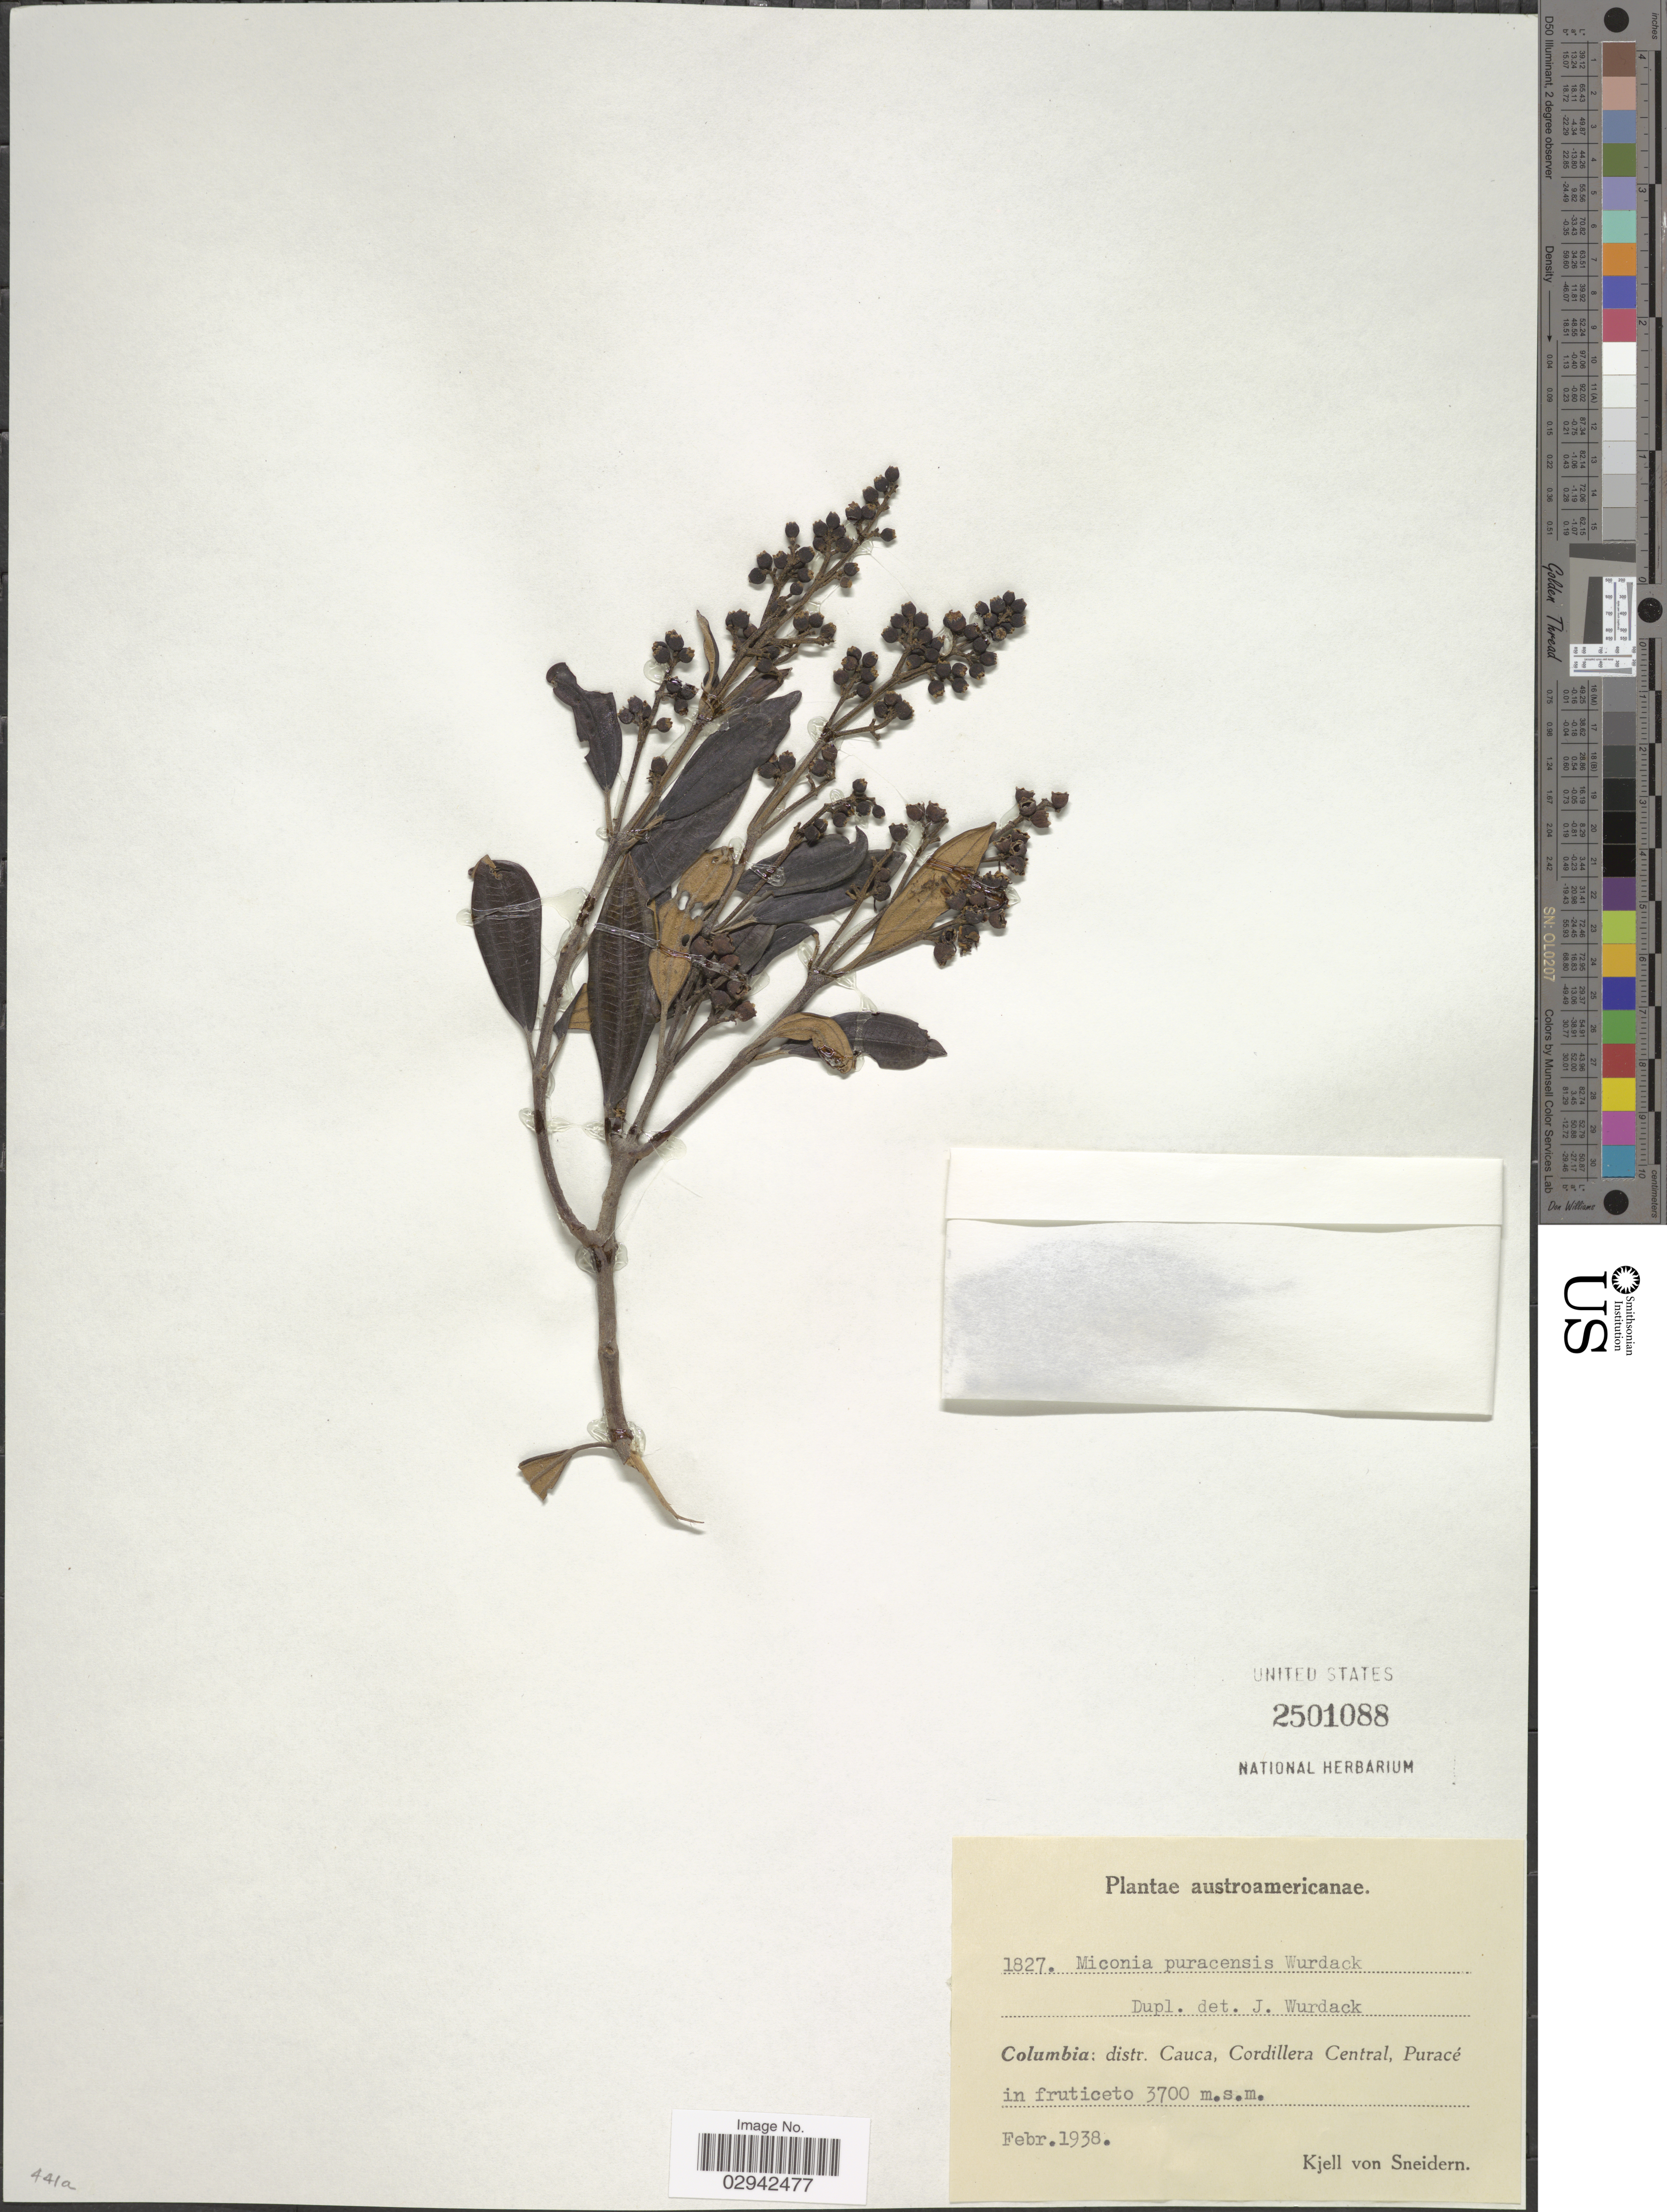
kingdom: Plantae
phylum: Tracheophyta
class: Magnoliopsida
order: Myrtales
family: Melastomataceae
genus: Miconia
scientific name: Miconia puracensis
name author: Wurdack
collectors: K. von Sneidern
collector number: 1827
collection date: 1938-02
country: Colombia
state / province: Cauca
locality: Distr. Cauca, Cordillera Central, Puracé.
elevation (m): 3700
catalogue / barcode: US 2501088